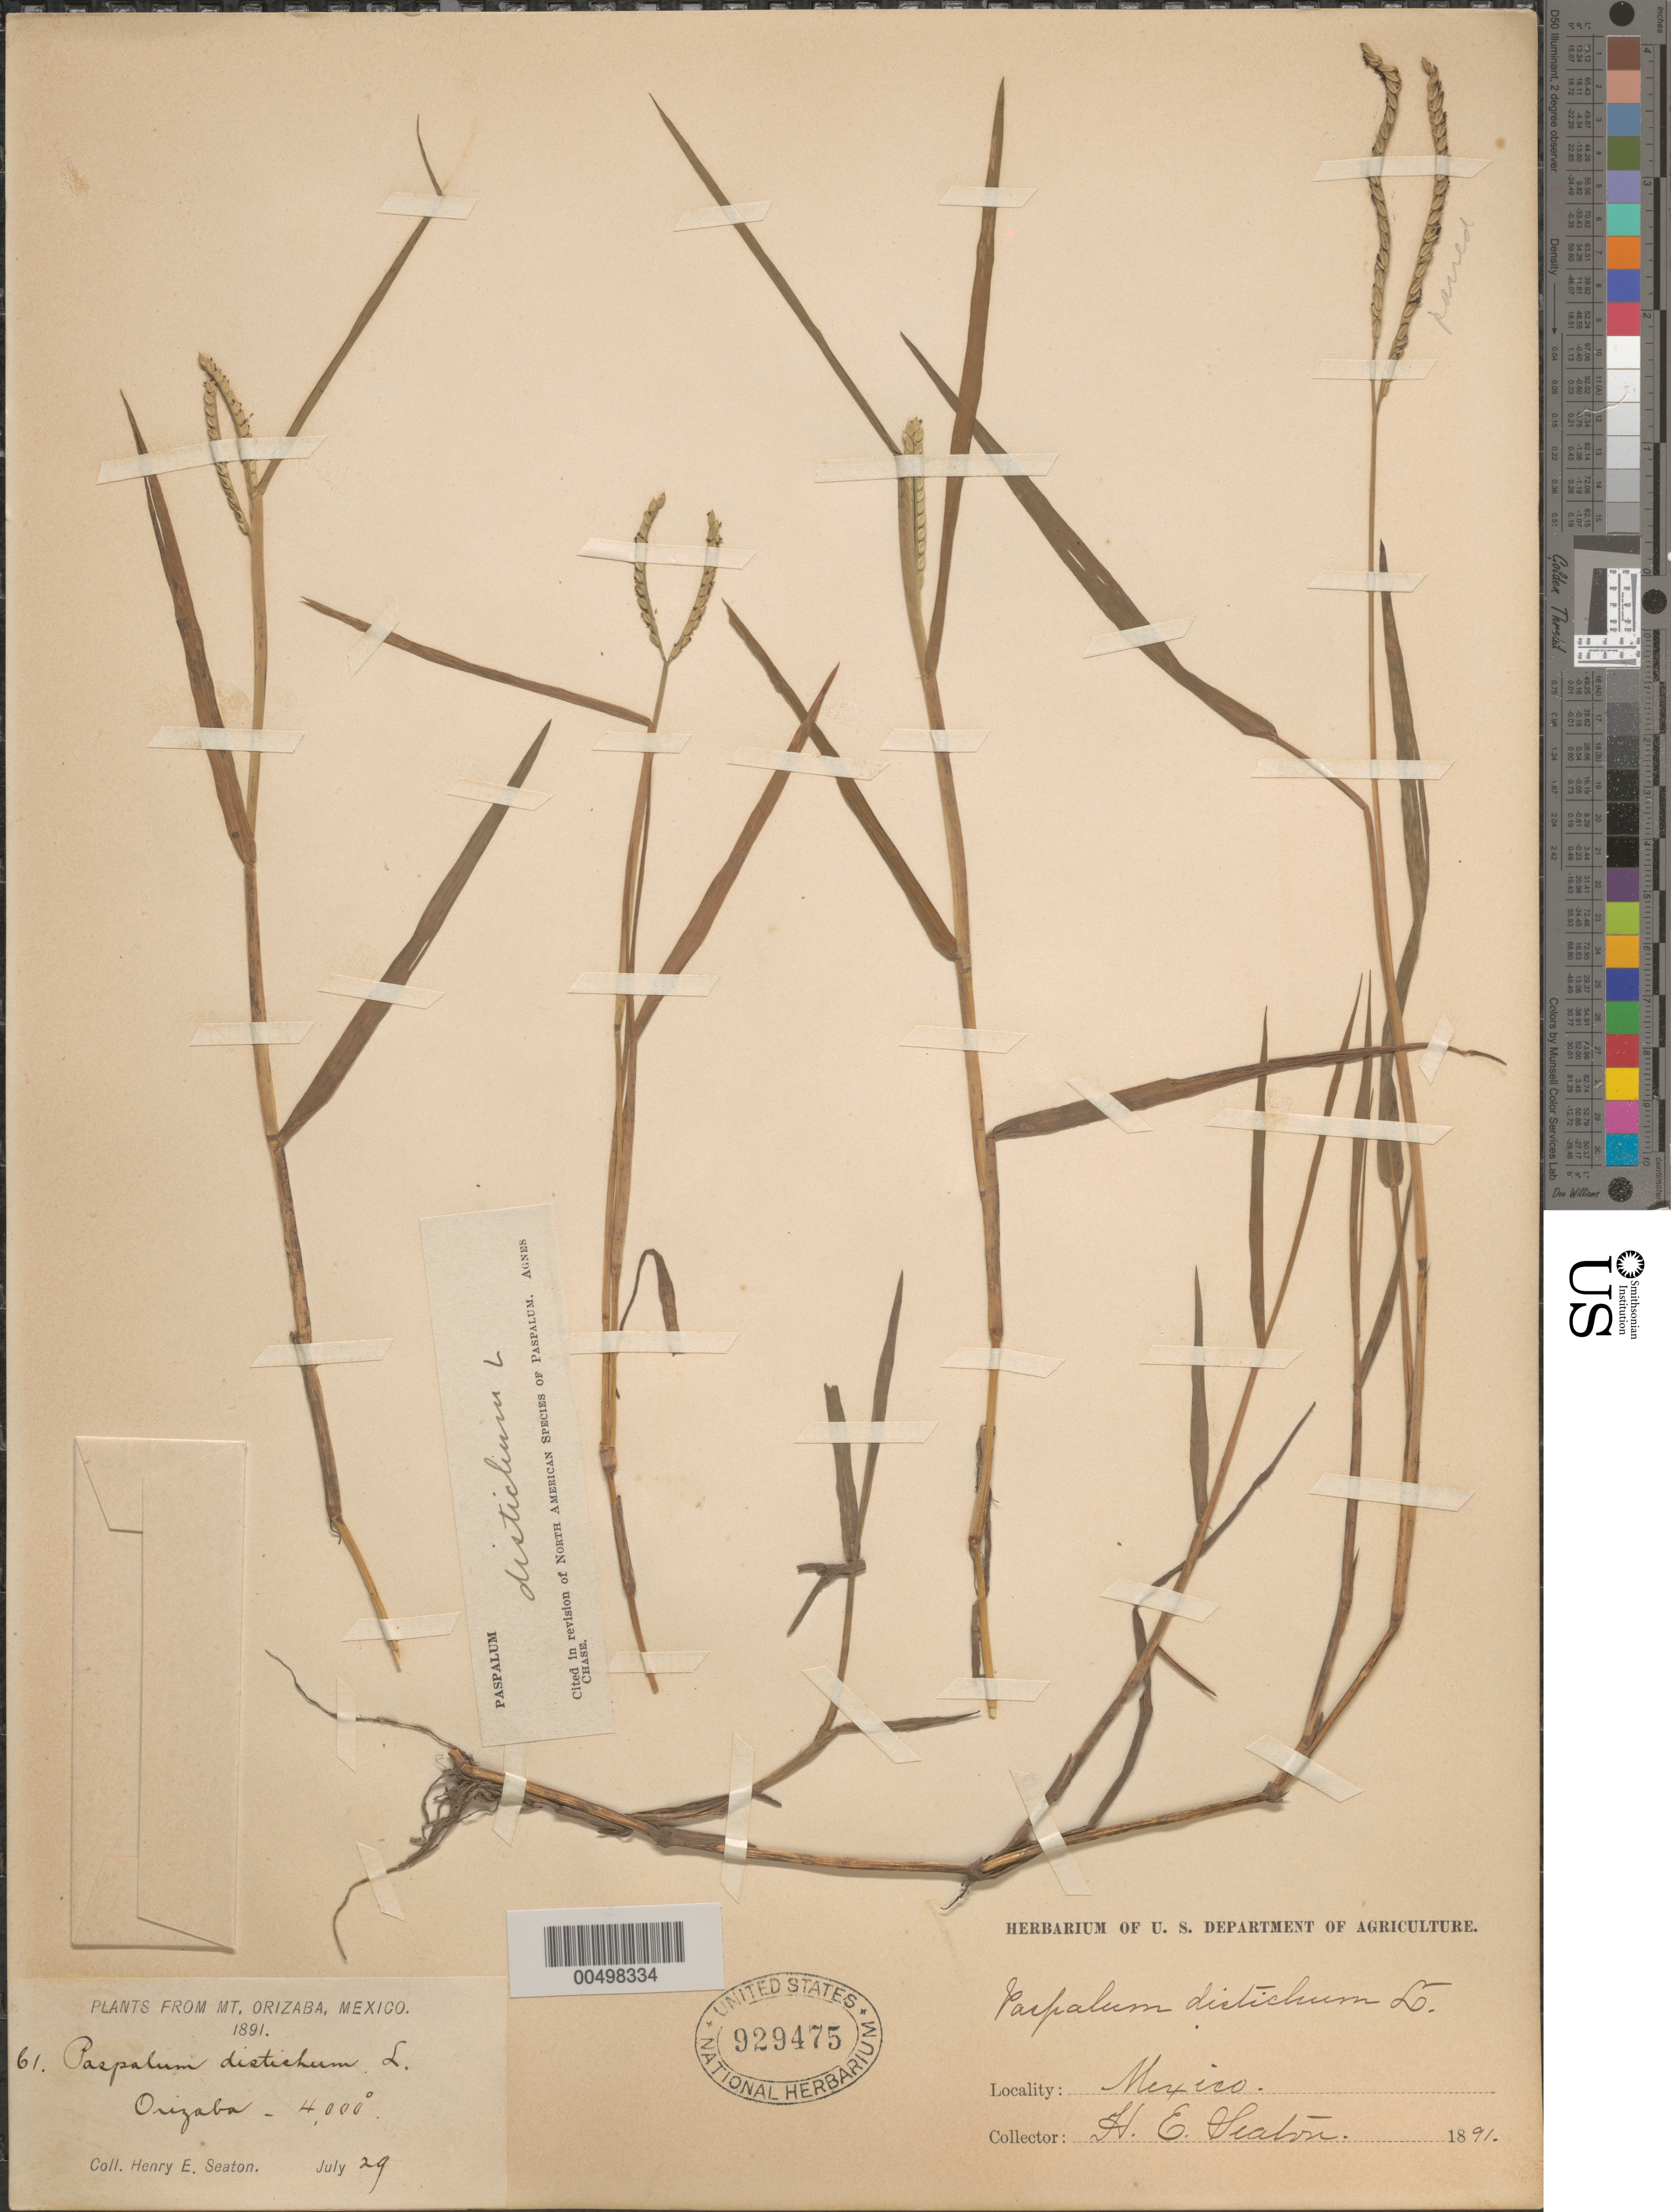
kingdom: Plantae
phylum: Tracheophyta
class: Liliopsida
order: Poales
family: Poaceae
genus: Paspalum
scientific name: Paspalum paspaloides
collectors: H. E. Seaton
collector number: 61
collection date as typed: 29 Jul 1891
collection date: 1891-07-29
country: Mexico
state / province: Veracruz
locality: Mt Orizaba, Orizaba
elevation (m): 1219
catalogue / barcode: US 929475